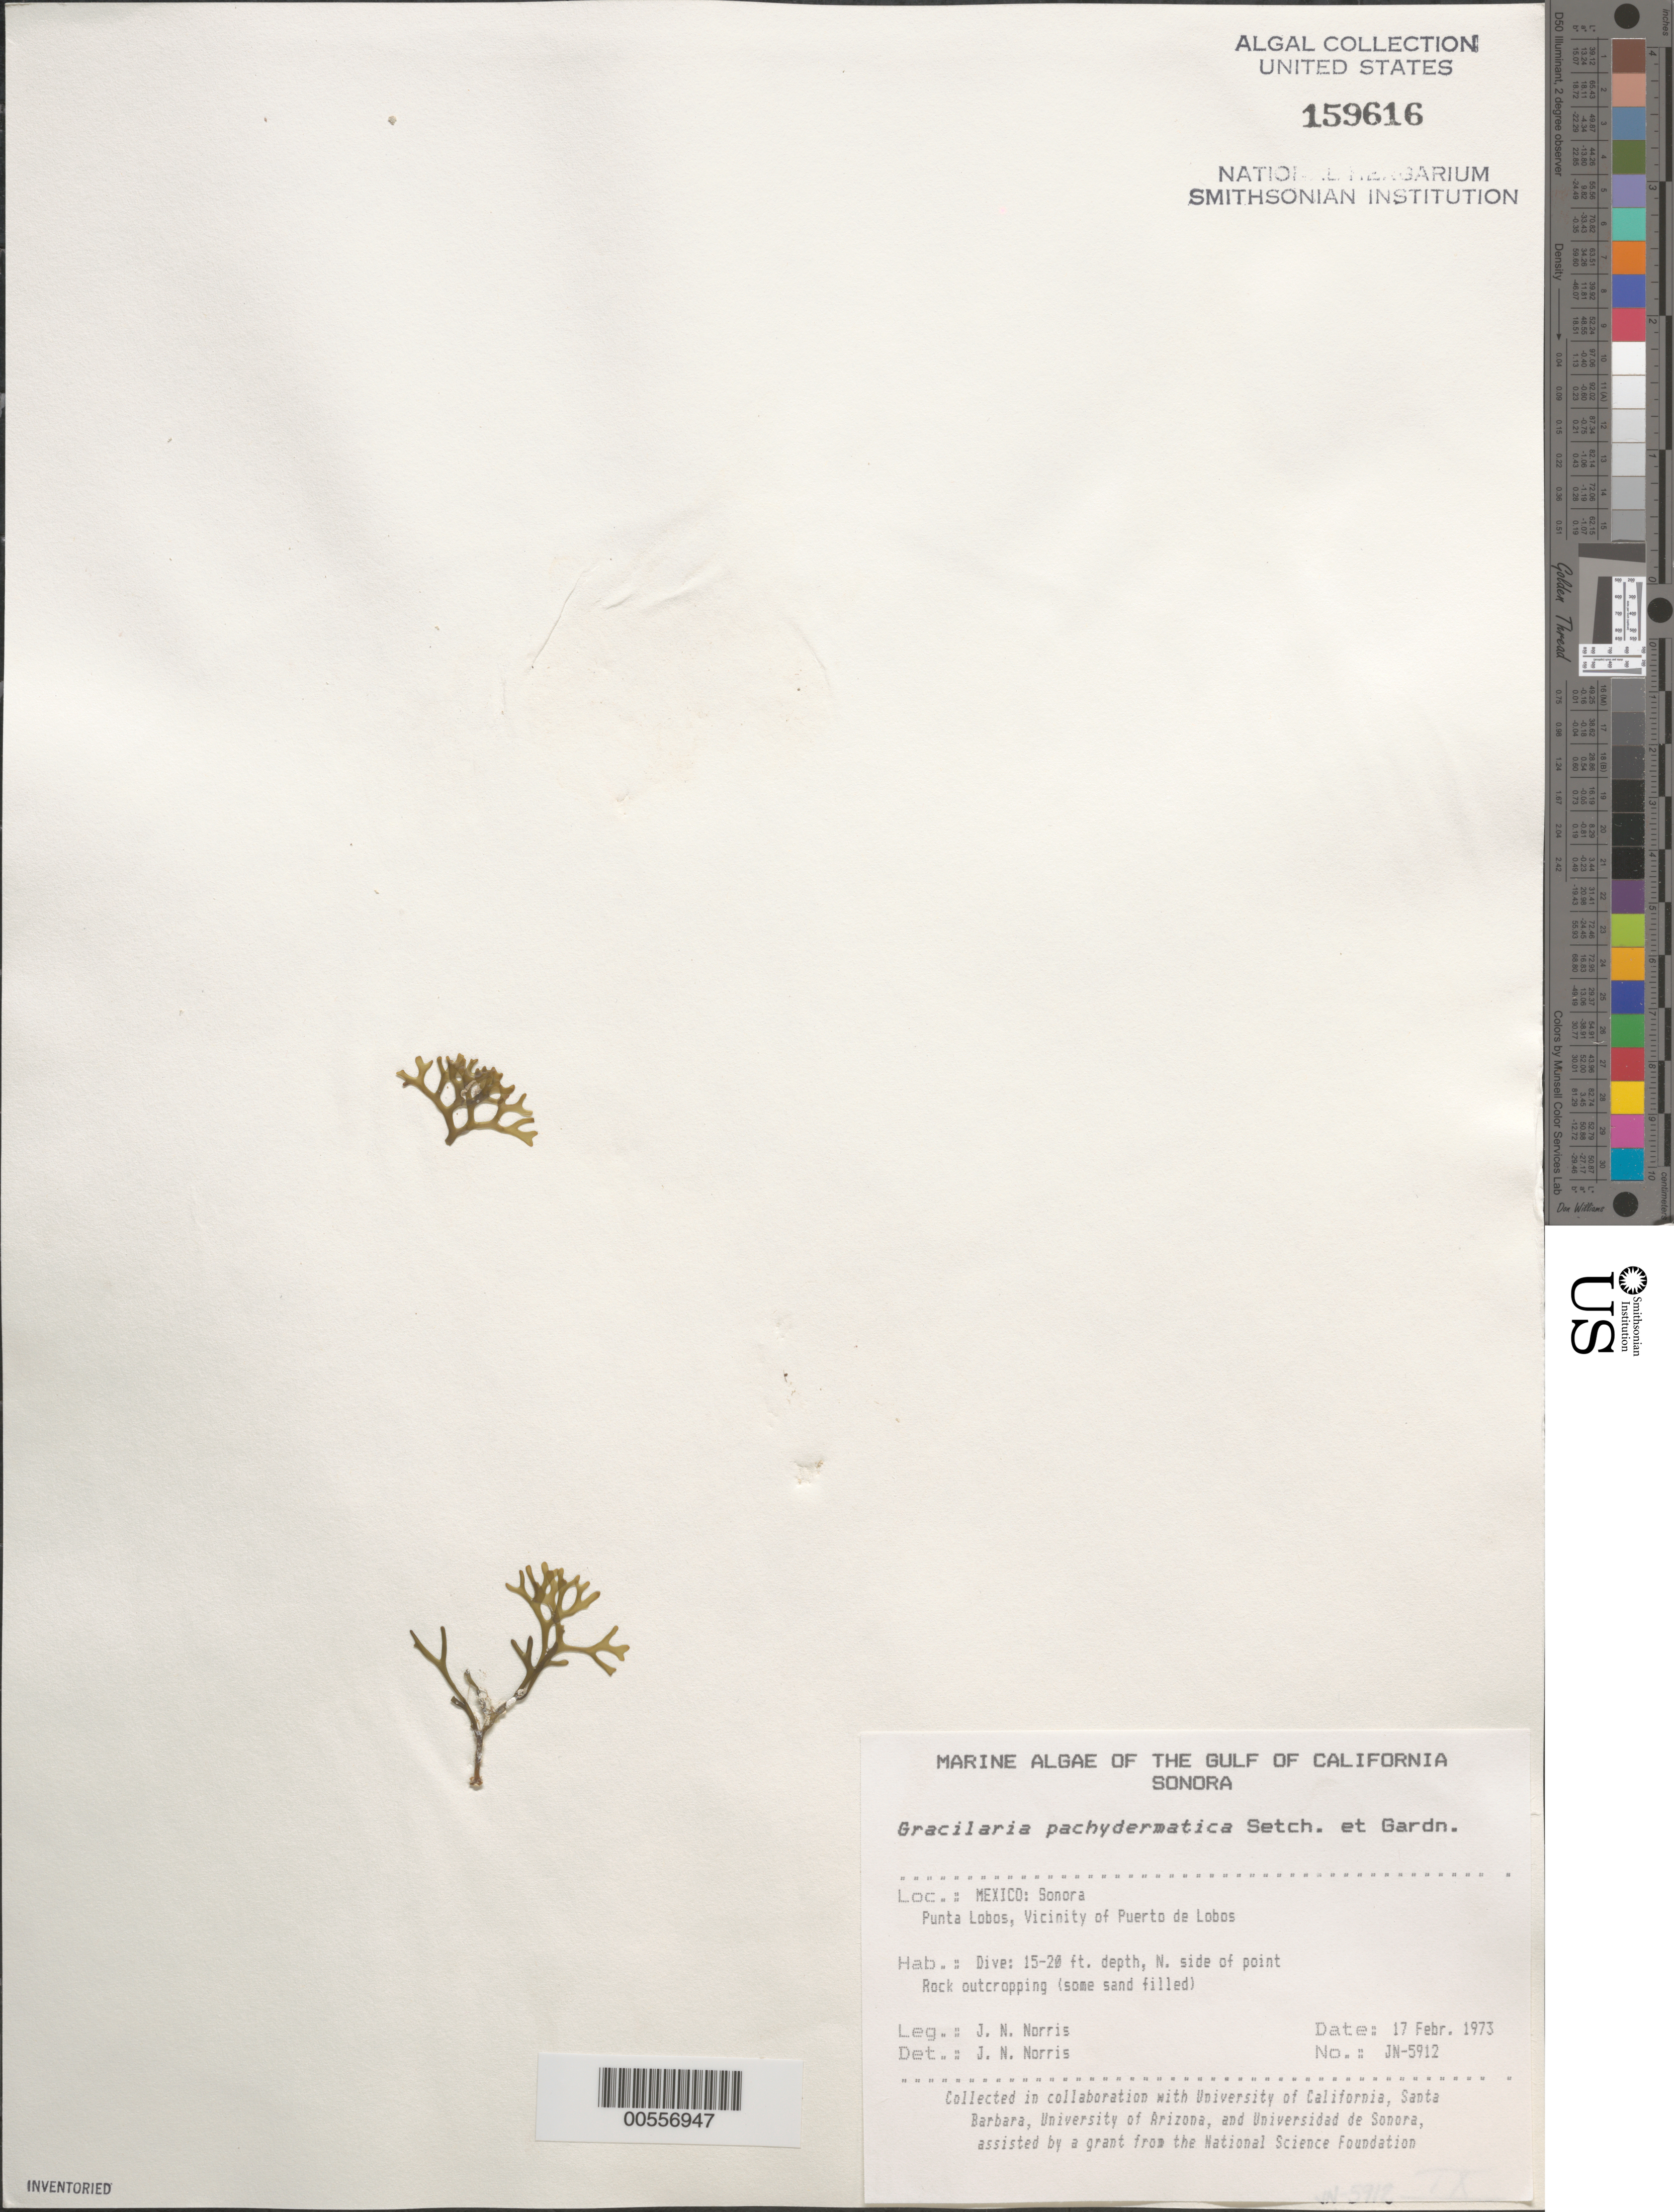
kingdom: Plantae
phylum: Rhodophyta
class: Florideophyceae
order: Gracilariales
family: Gracilariaceae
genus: Gracilaria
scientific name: Gracilaria pachydermatica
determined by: Norris, James N.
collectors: J. N. Norris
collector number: JN-5912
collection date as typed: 17 Feb 1973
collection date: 1973-02-17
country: Mexico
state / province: Sonora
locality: Punta Lobos, Puerto de Lobos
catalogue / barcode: US 159616